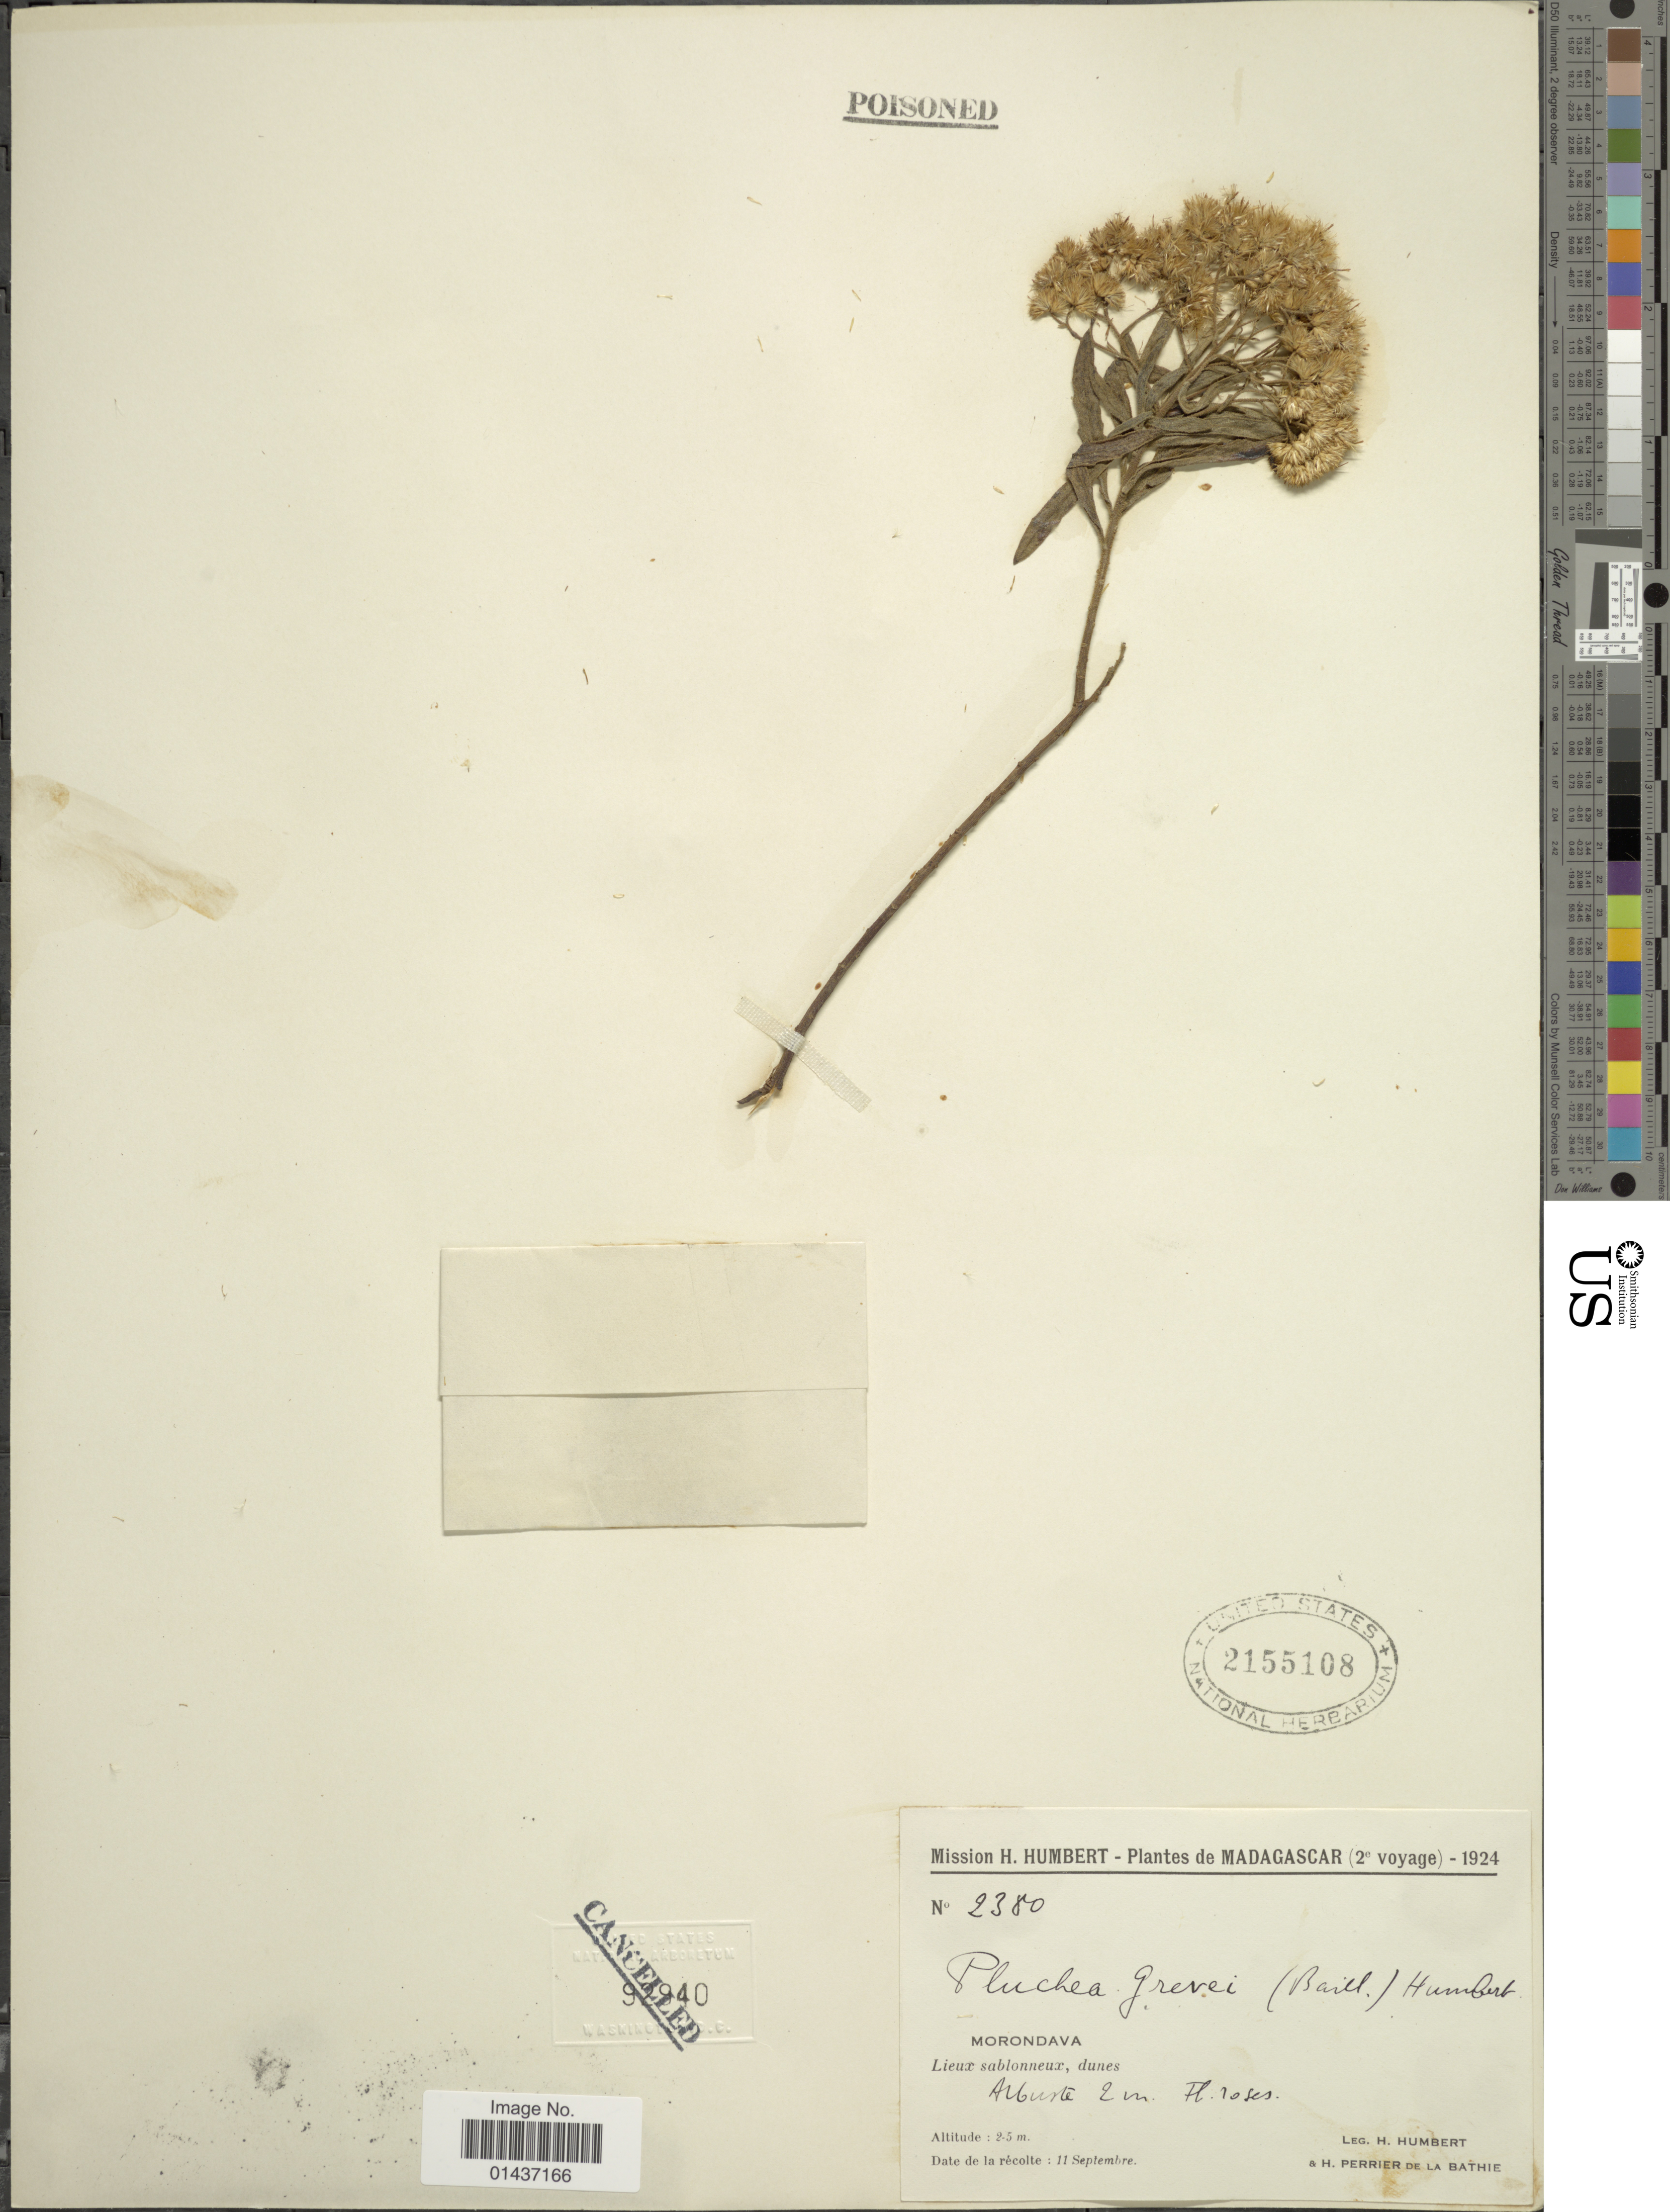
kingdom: Plantae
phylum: Tracheophyta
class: Magnoliopsida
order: Asterales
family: Asteraceae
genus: Pluchea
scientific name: Pluchea grevei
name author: (Baill.) Humbert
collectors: H. Humbert & H. Perrier de la Bâthie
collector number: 2380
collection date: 1924-09-11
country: Madagascar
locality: Morondava, Lieux sablonneux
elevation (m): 2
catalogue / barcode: US 2155108